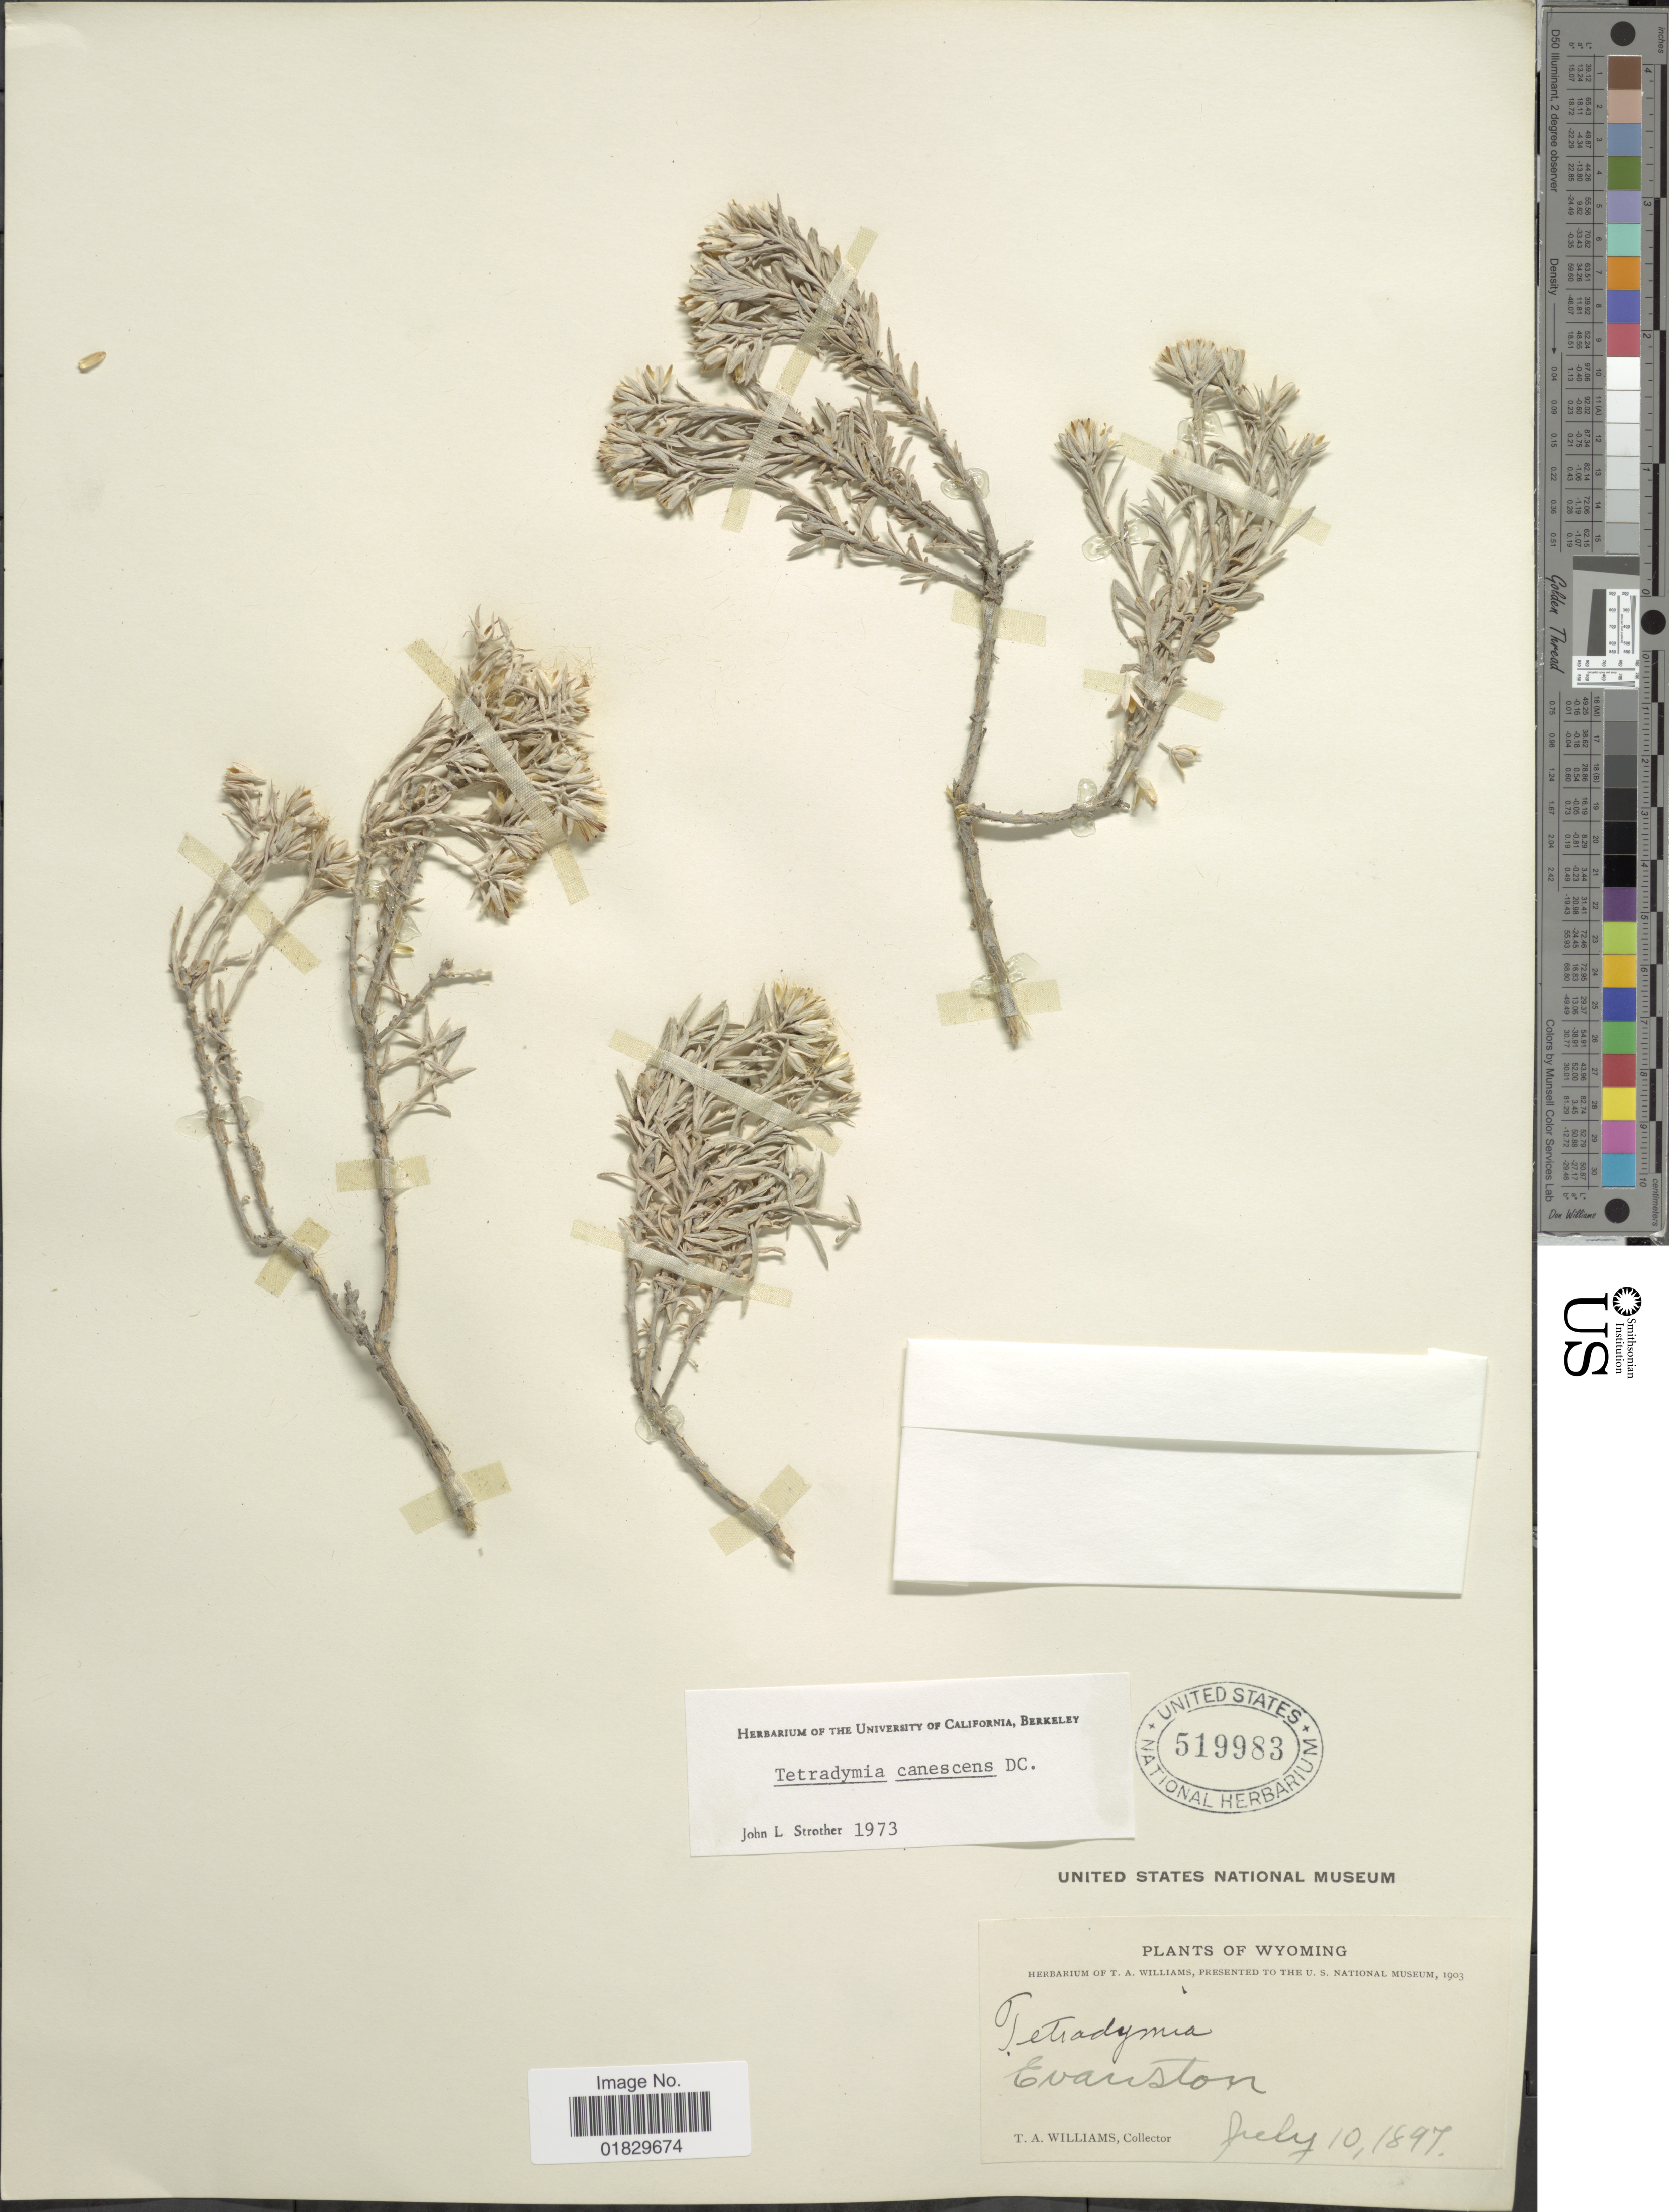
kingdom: Plantae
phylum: Tracheophyta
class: Magnoliopsida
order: Asterales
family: Asteraceae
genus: Tetradymia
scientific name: Tetradymia canescens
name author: DC.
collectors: T. A. Williams (herbarium)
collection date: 1897-07-10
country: United States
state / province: Wyoming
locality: Evanston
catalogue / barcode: US 519983